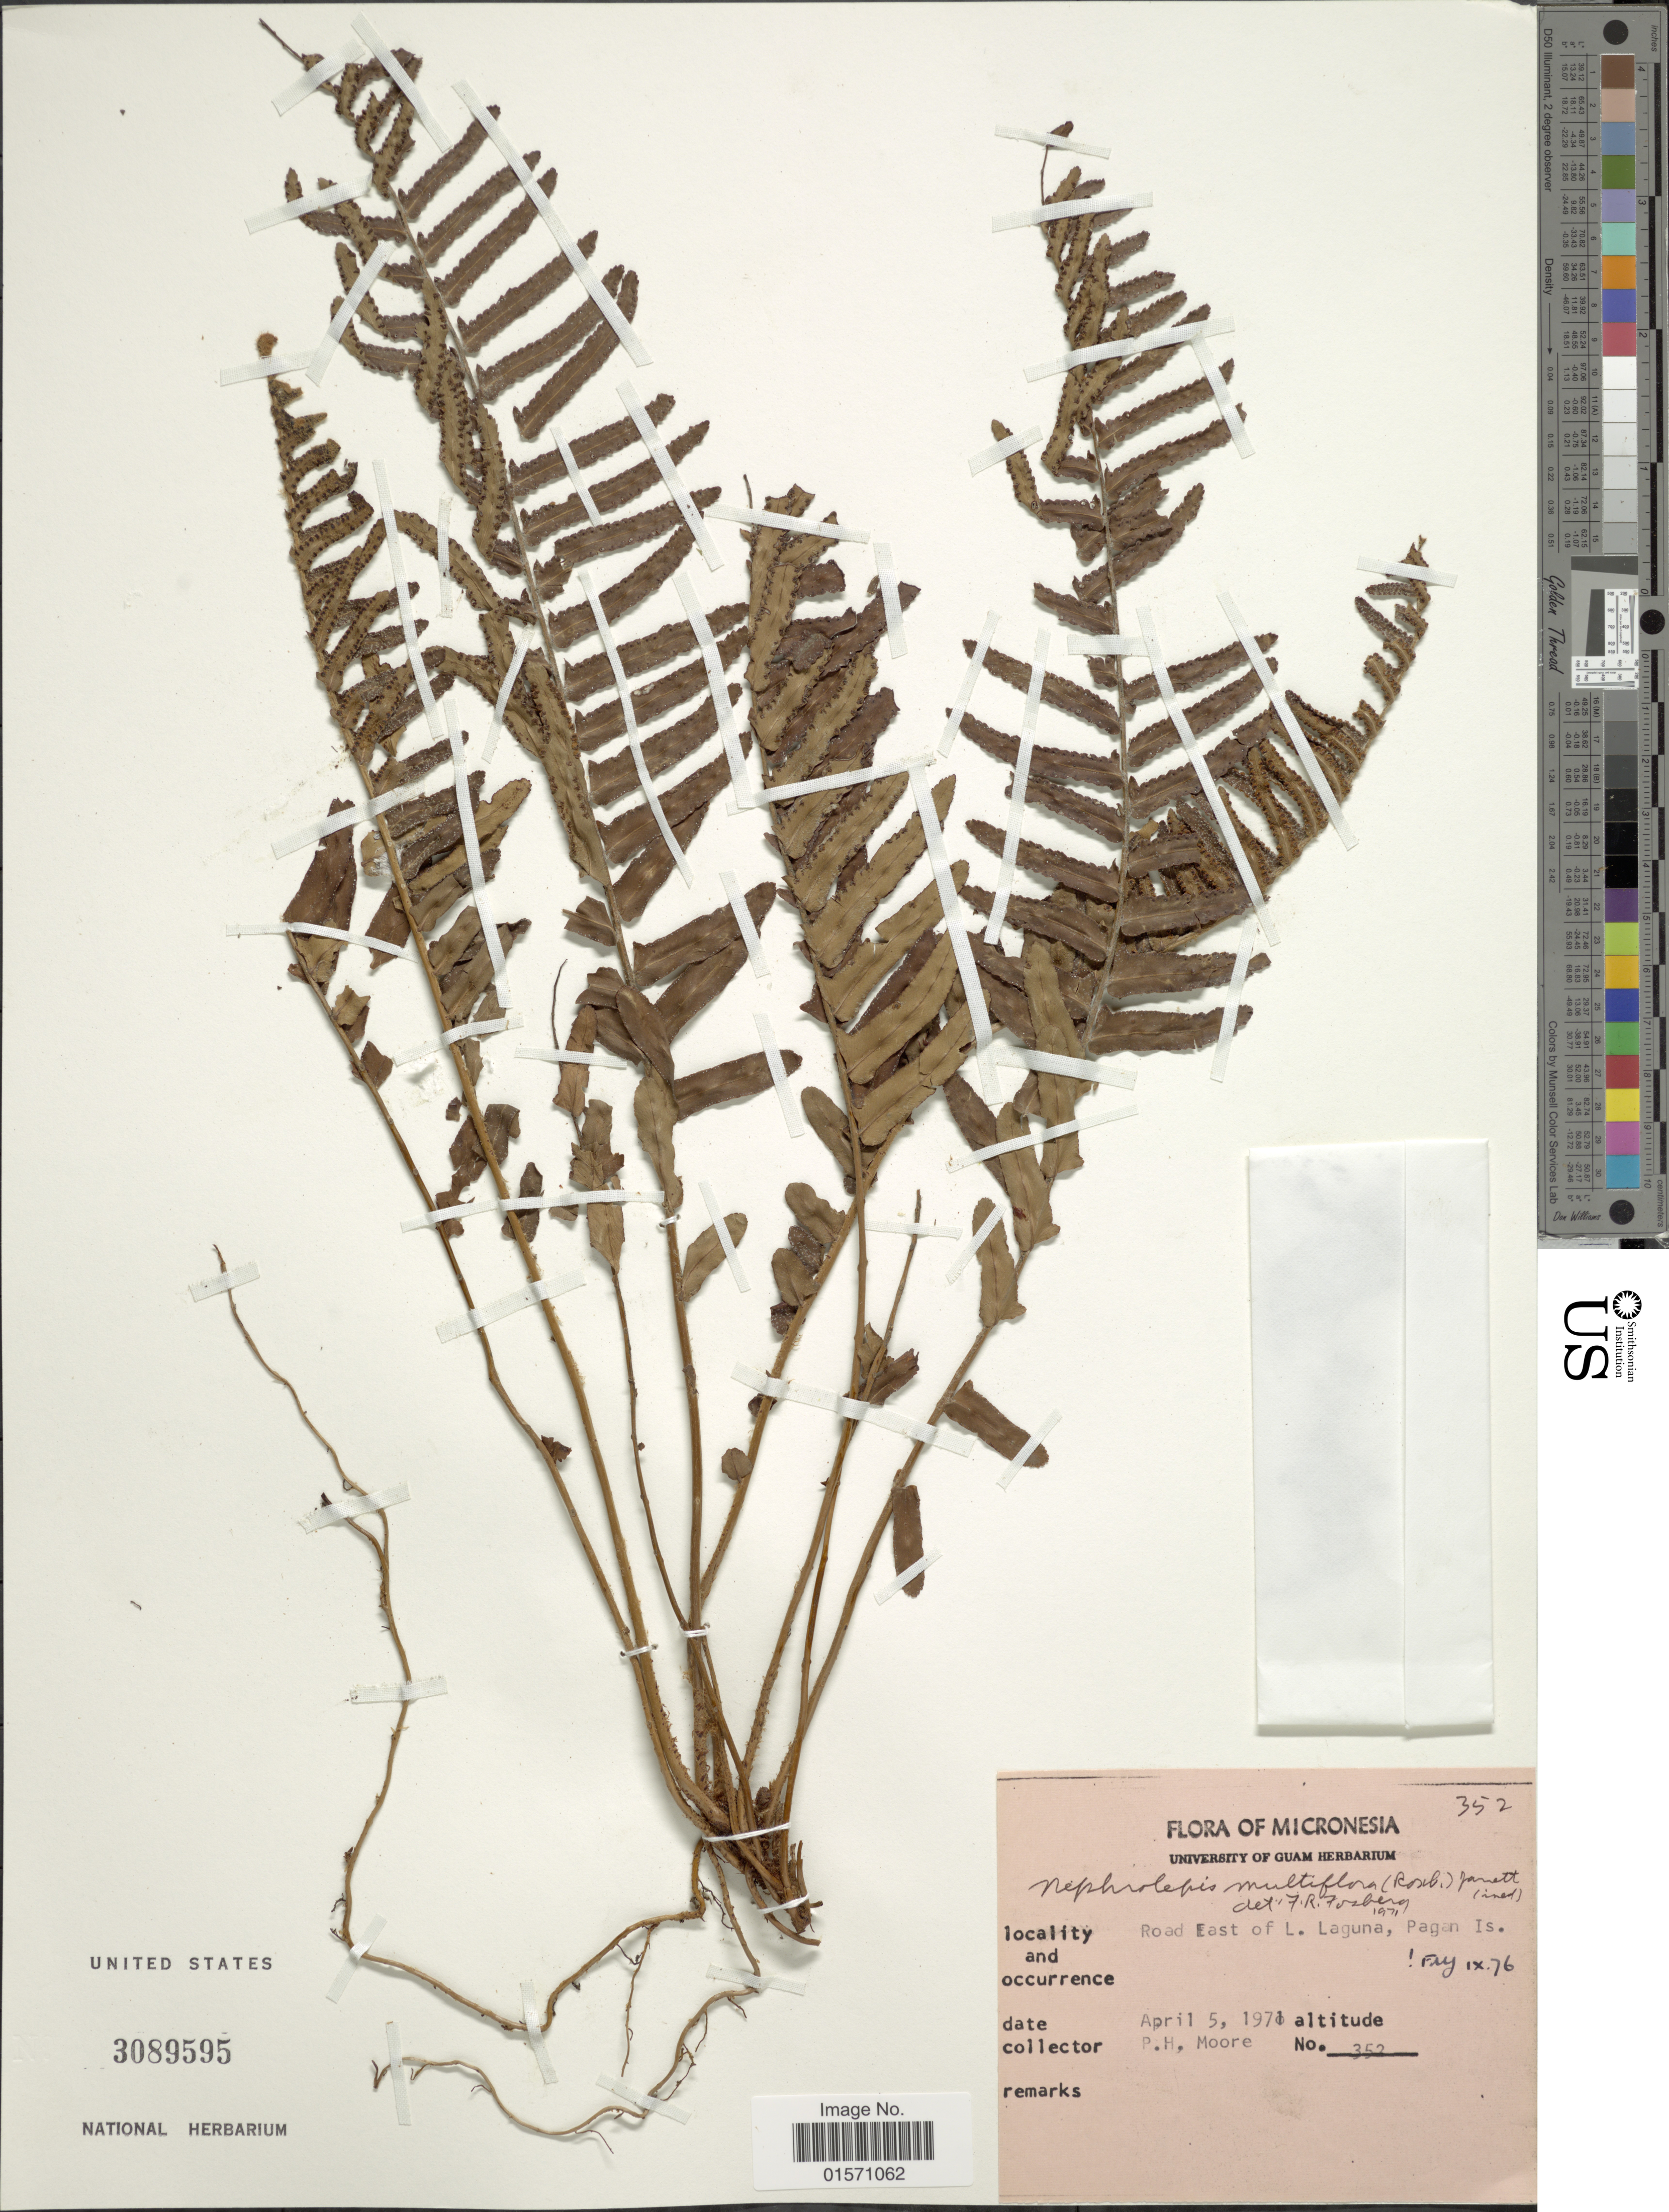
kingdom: Plantae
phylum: Tracheophyta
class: Polypodiopsida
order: Polypodiales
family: Nephrolepidaceae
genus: Nephrolepis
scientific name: Nephrolepis multiflora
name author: (Roxb.) F.M. Jarrett ex C.V. Morton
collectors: P. H. Moore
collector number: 353*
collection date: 1971-04-05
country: Northern Mariana Islands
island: Pagan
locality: Road East of L. Laguna, Pagan Is.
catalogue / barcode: US 3089595